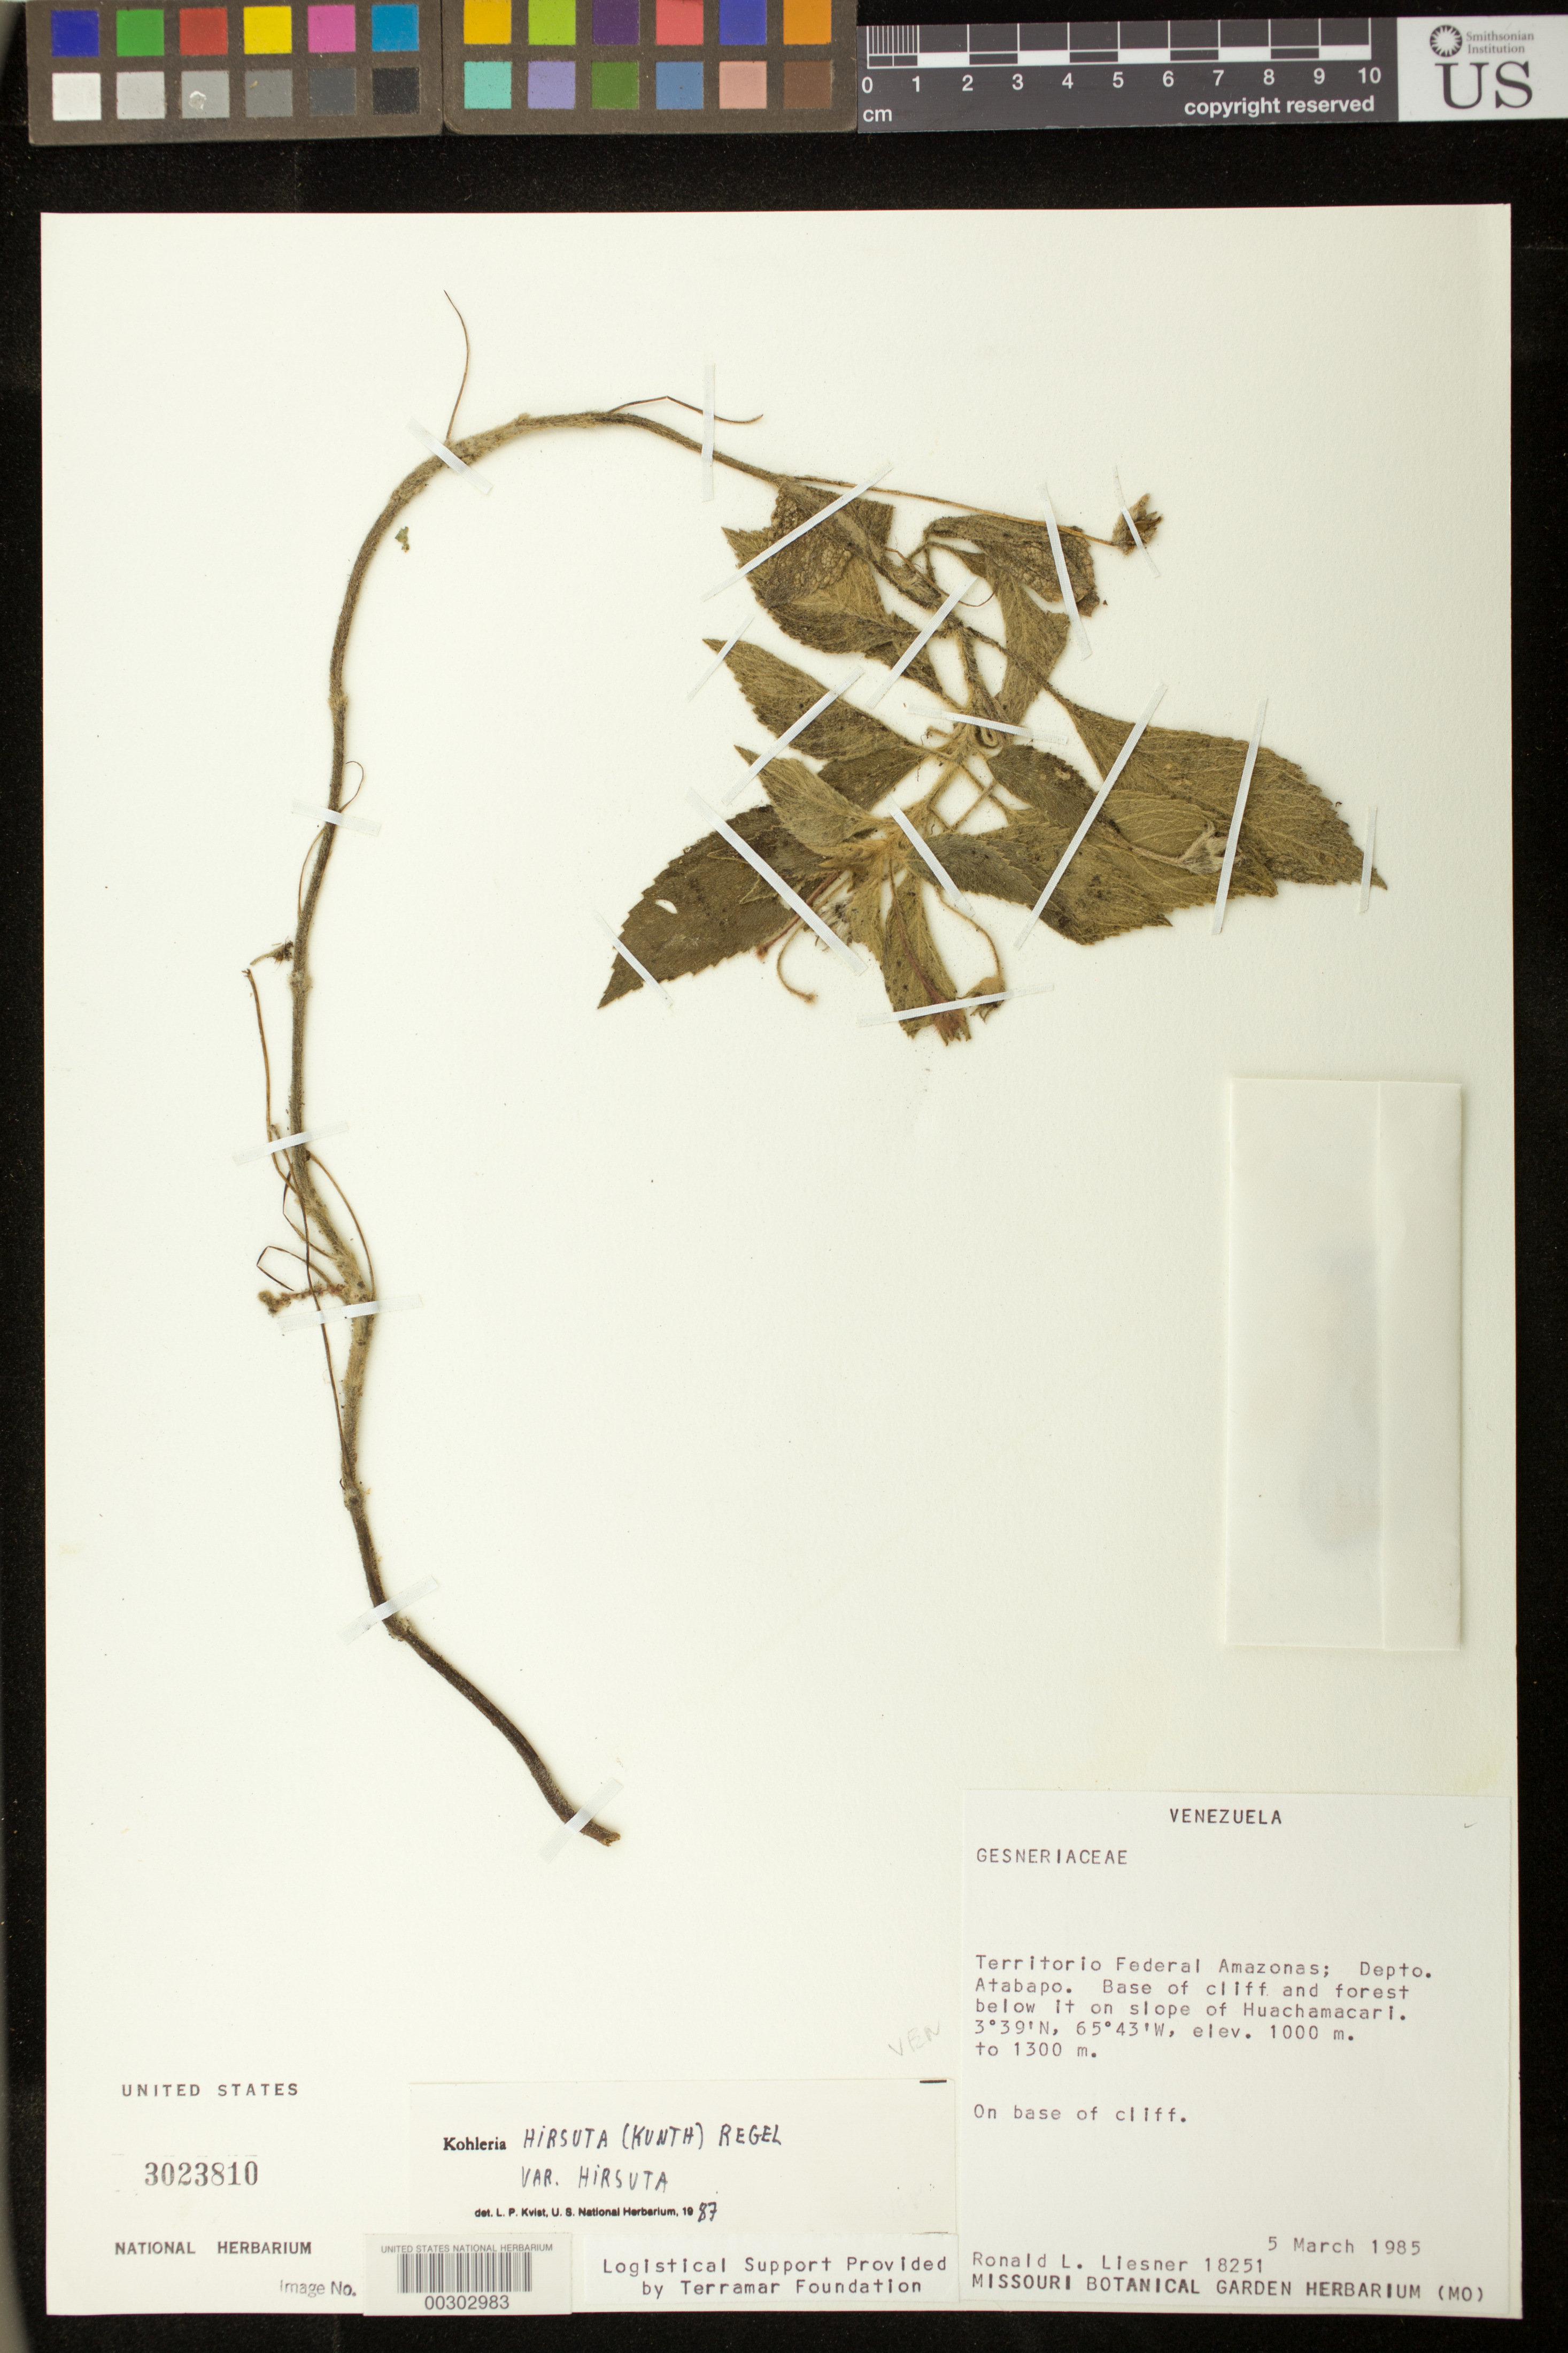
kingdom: Plantae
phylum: Tracheophyta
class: Magnoliopsida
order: Lamiales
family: Gesneriaceae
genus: Kohleria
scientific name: Kohleria hirsuta var. hirsuta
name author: (Kunth) Regel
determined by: Skog, Laurence E.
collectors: R. L. Liesner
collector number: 18251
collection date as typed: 05 Mar 1985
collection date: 1985-03-05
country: Venezuela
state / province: Amazonas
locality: Depto. Atabapo, on slope of Huachamacari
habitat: base of cliff and forest below it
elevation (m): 1000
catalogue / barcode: US 3023810